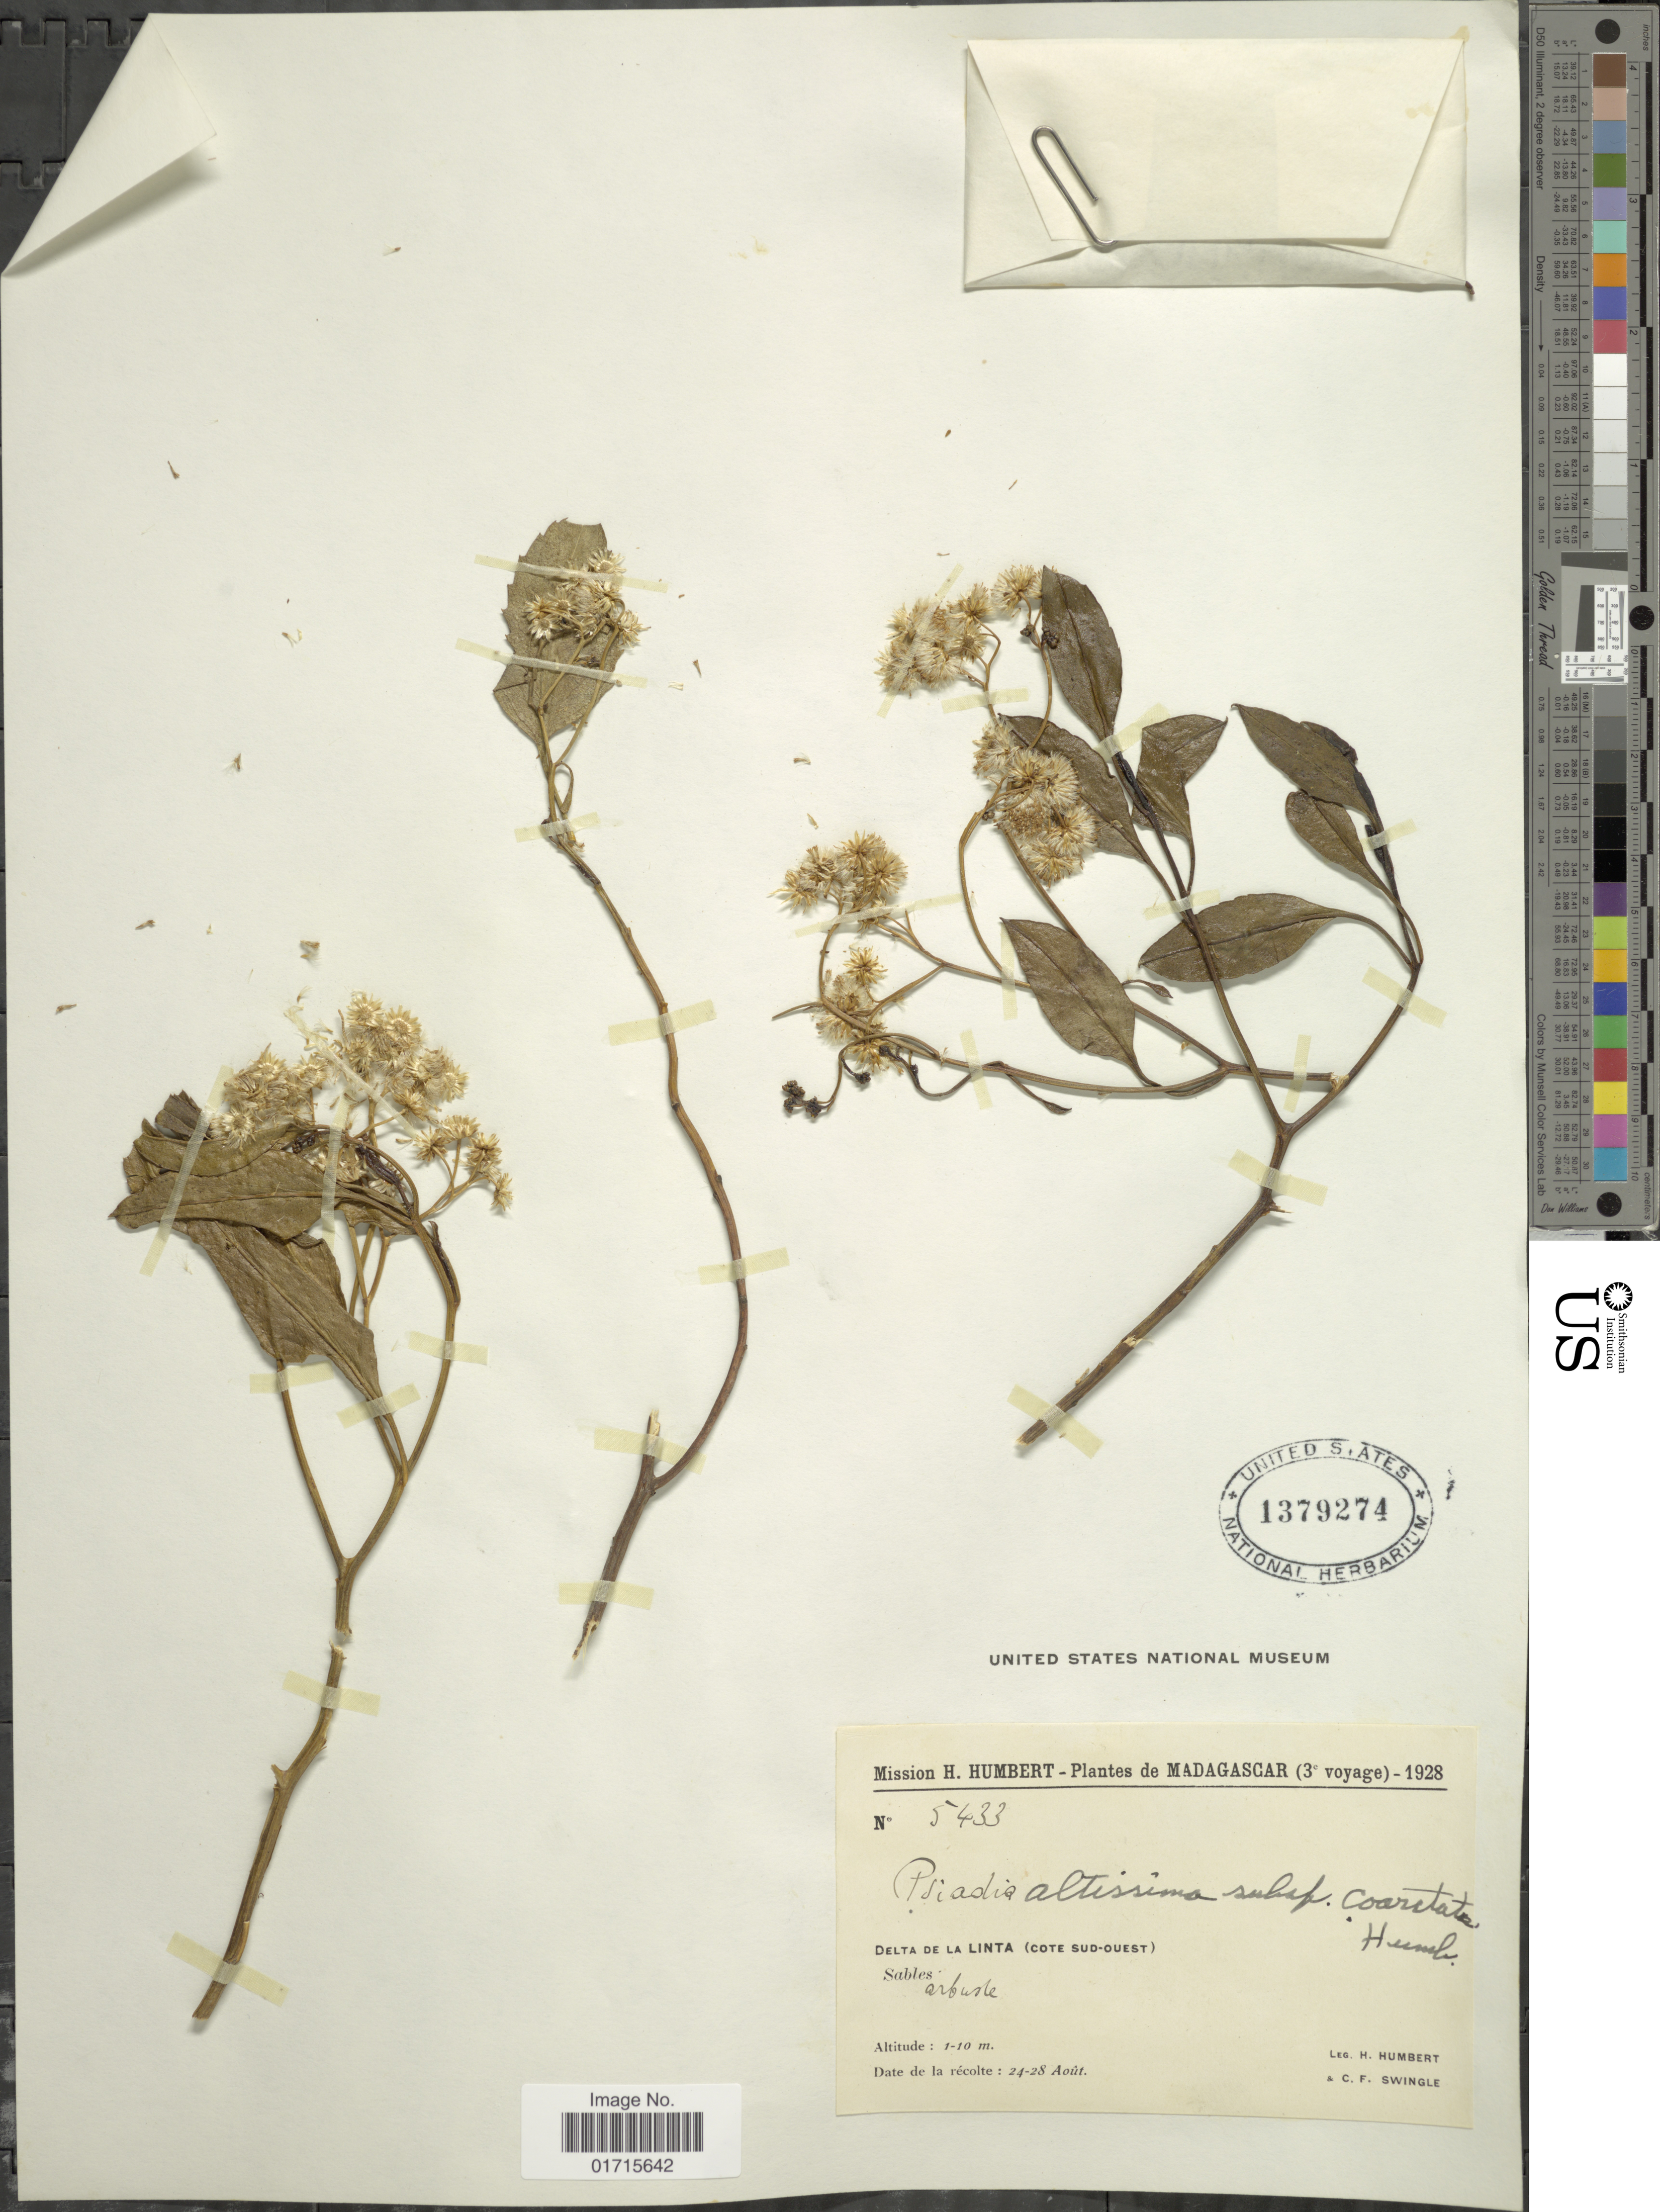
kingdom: Plantae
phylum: Tracheophyta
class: Magnoliopsida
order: Asterales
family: Asteraceae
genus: Psiadia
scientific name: Psiadia altissima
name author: Benth.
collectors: H. Humbert & C. Swingle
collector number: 5433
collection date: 1928-08-24/1928-08-28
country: Madagascar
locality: Delta de La Linta (Cote Sud-Ouest)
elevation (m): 1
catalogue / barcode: US 1379274